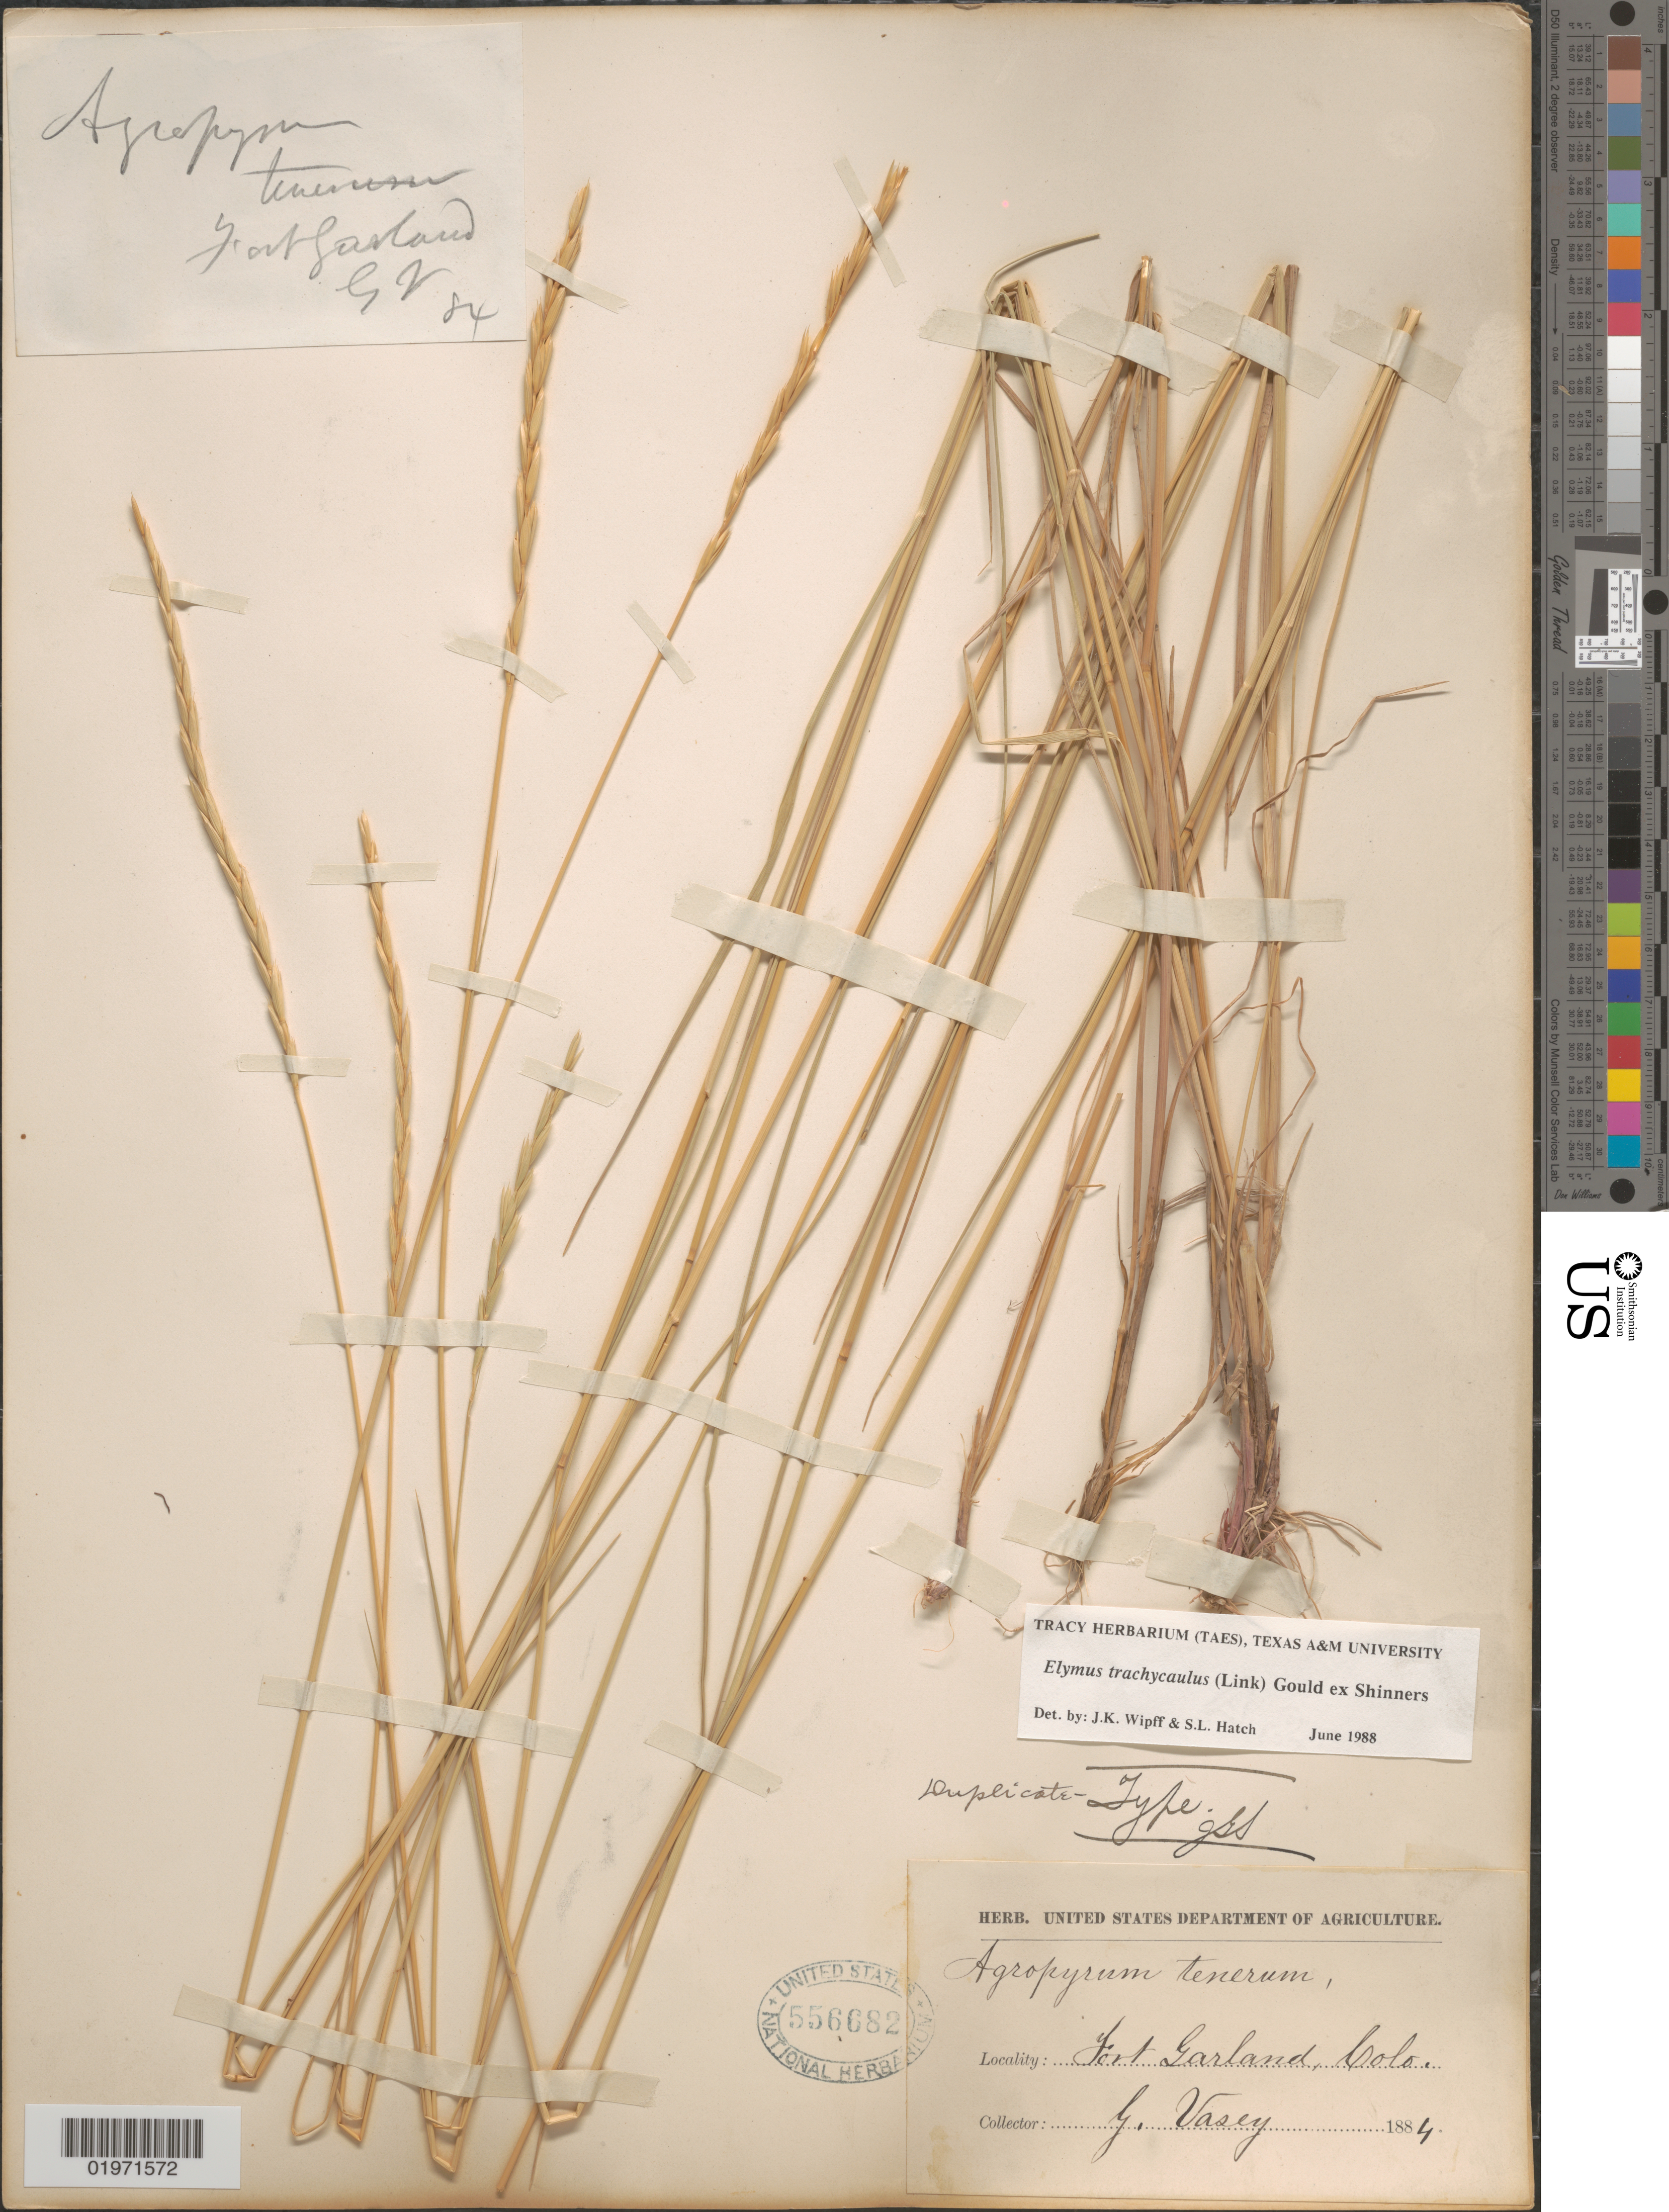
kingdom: Plantae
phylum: Tracheophyta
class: Liliopsida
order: Poales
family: Poaceae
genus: Elymus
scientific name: Elymus trachycaulus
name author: (Link) Gould ex Shinners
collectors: G. Vasey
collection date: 1884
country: United States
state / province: Colorado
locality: Fort Garland.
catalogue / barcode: US 556682